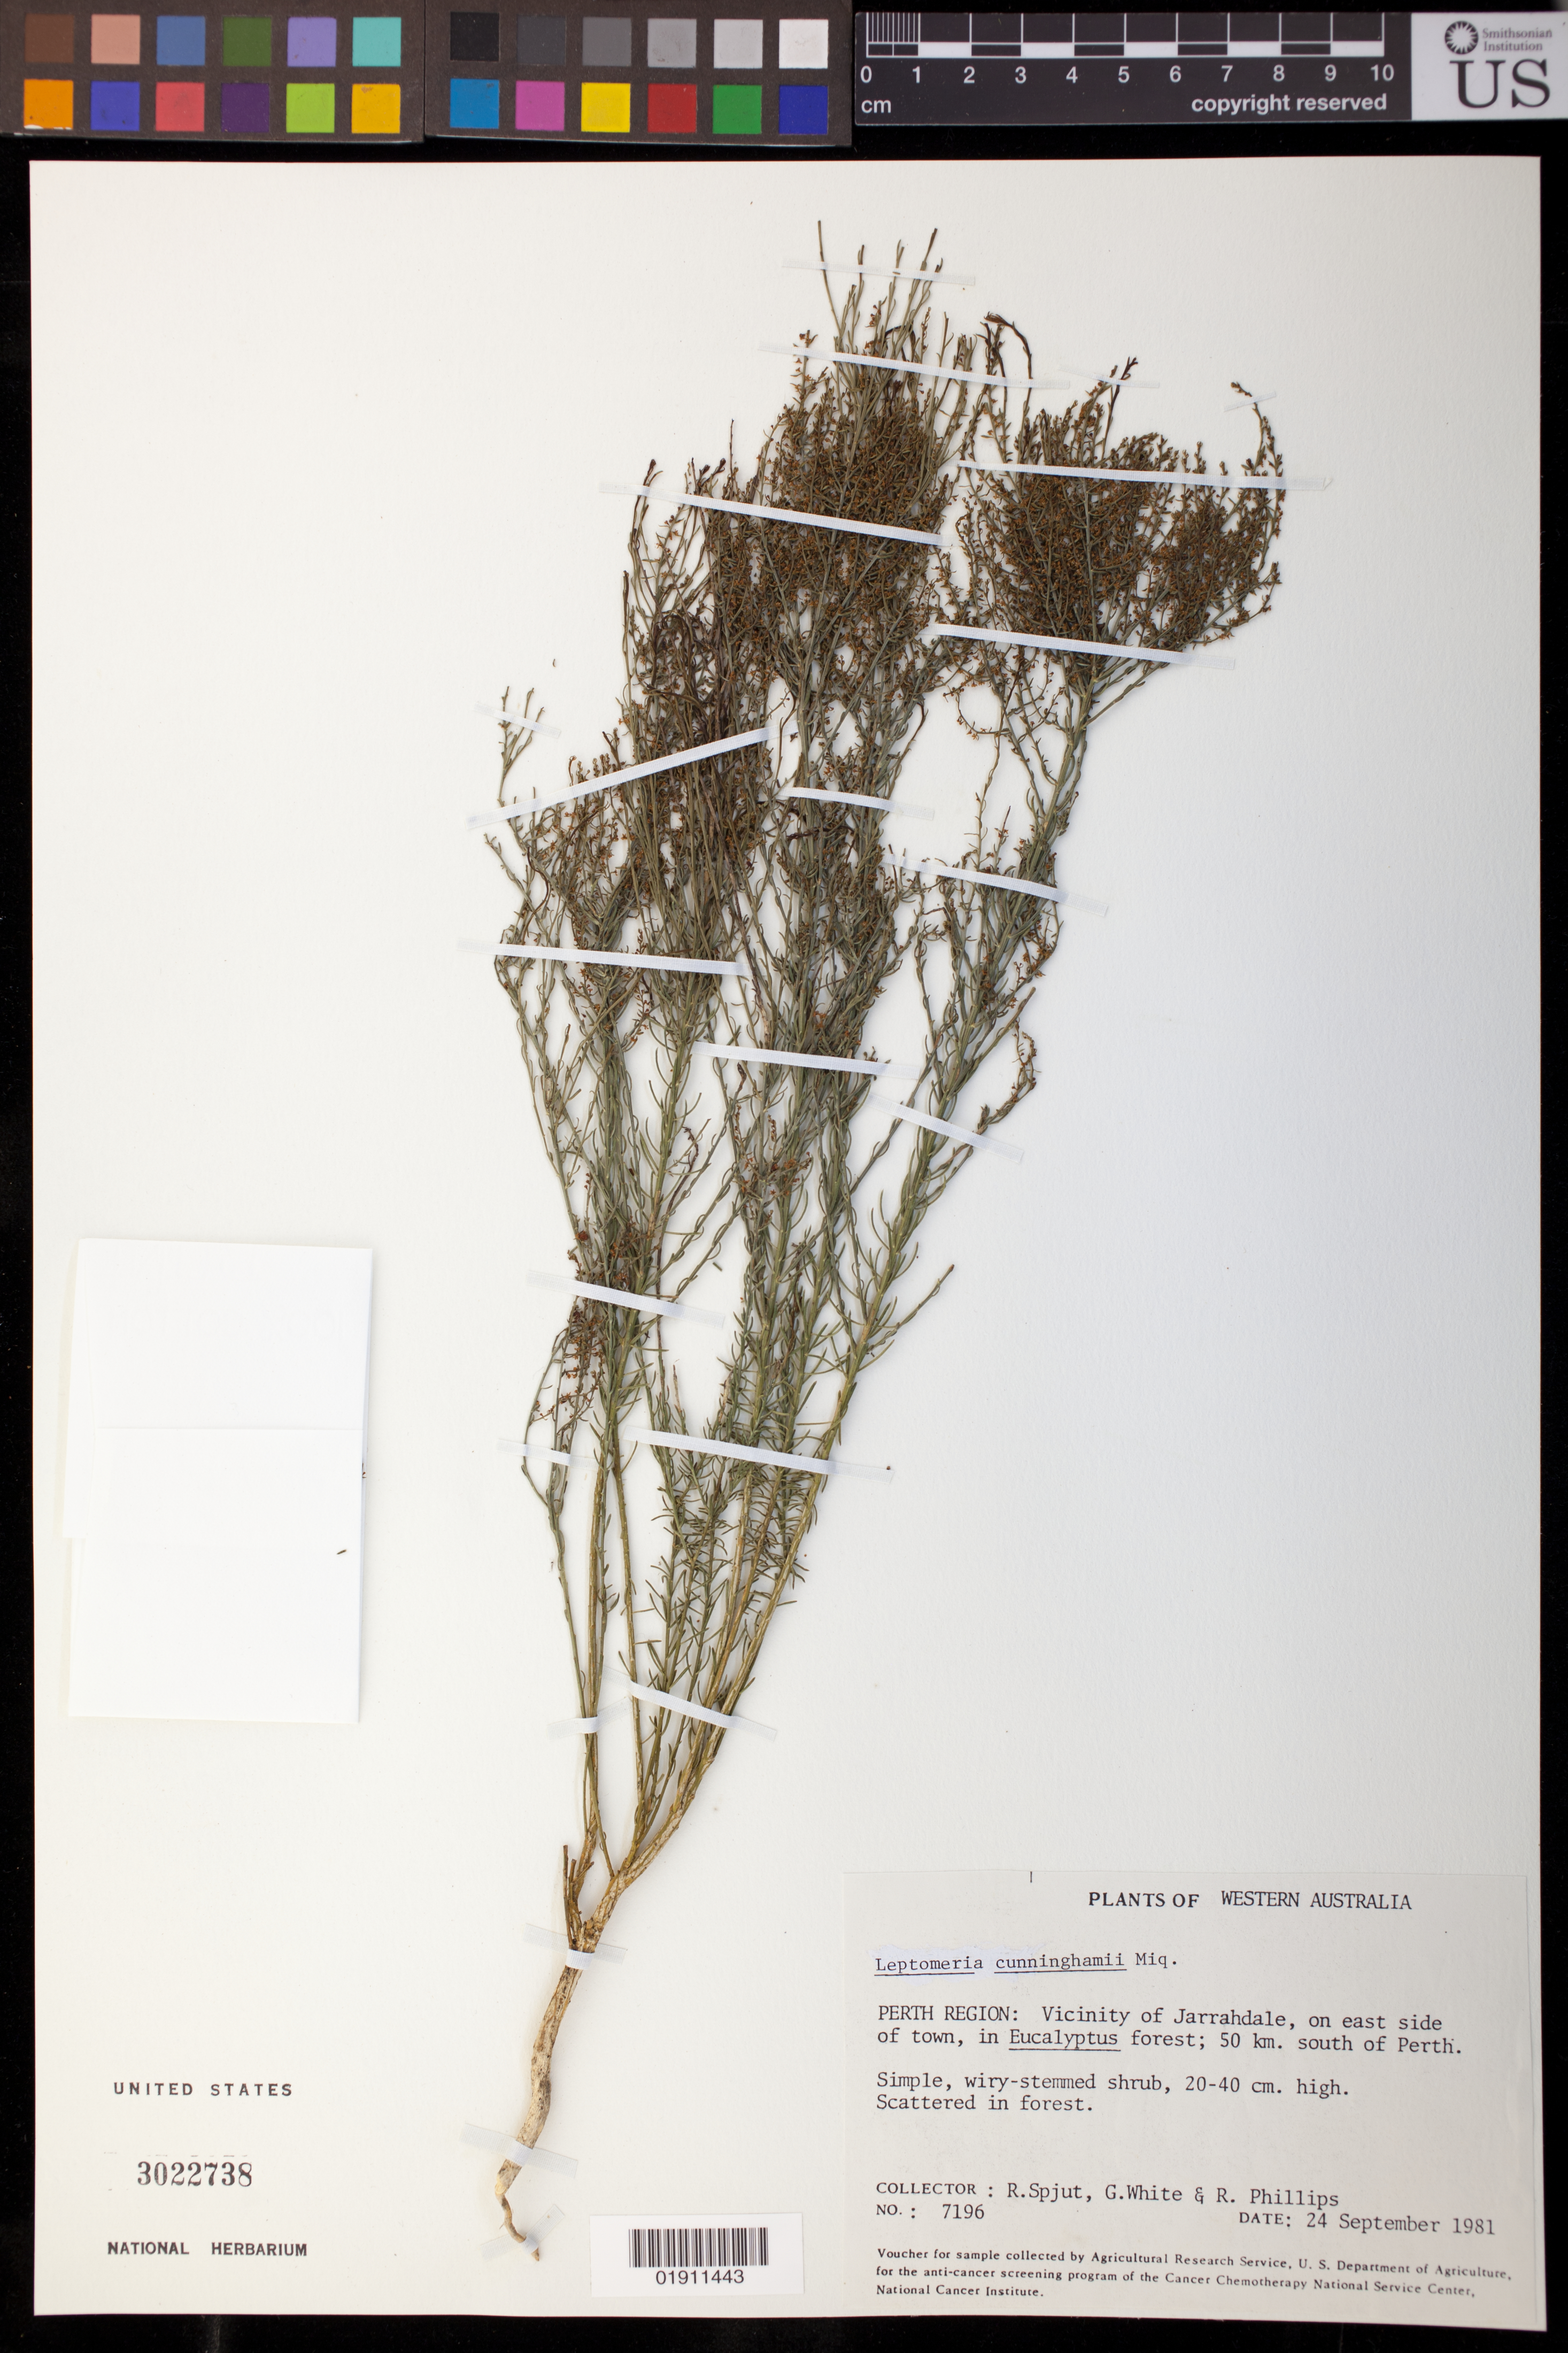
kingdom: Plantae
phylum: Tracheophyta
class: Magnoliopsida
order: Santalales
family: Amphorogynaceae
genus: Leptomeria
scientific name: Leptomeria cunninghamii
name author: Miq.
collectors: R. Spjut, G. White & R. Phillips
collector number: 7196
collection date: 1981-09-24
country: Australia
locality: Perth Region: Vicinity of Jarrahdale, on east side of town, in Eucalyptus forest; 50 km south of Perth.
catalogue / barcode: US 3022738